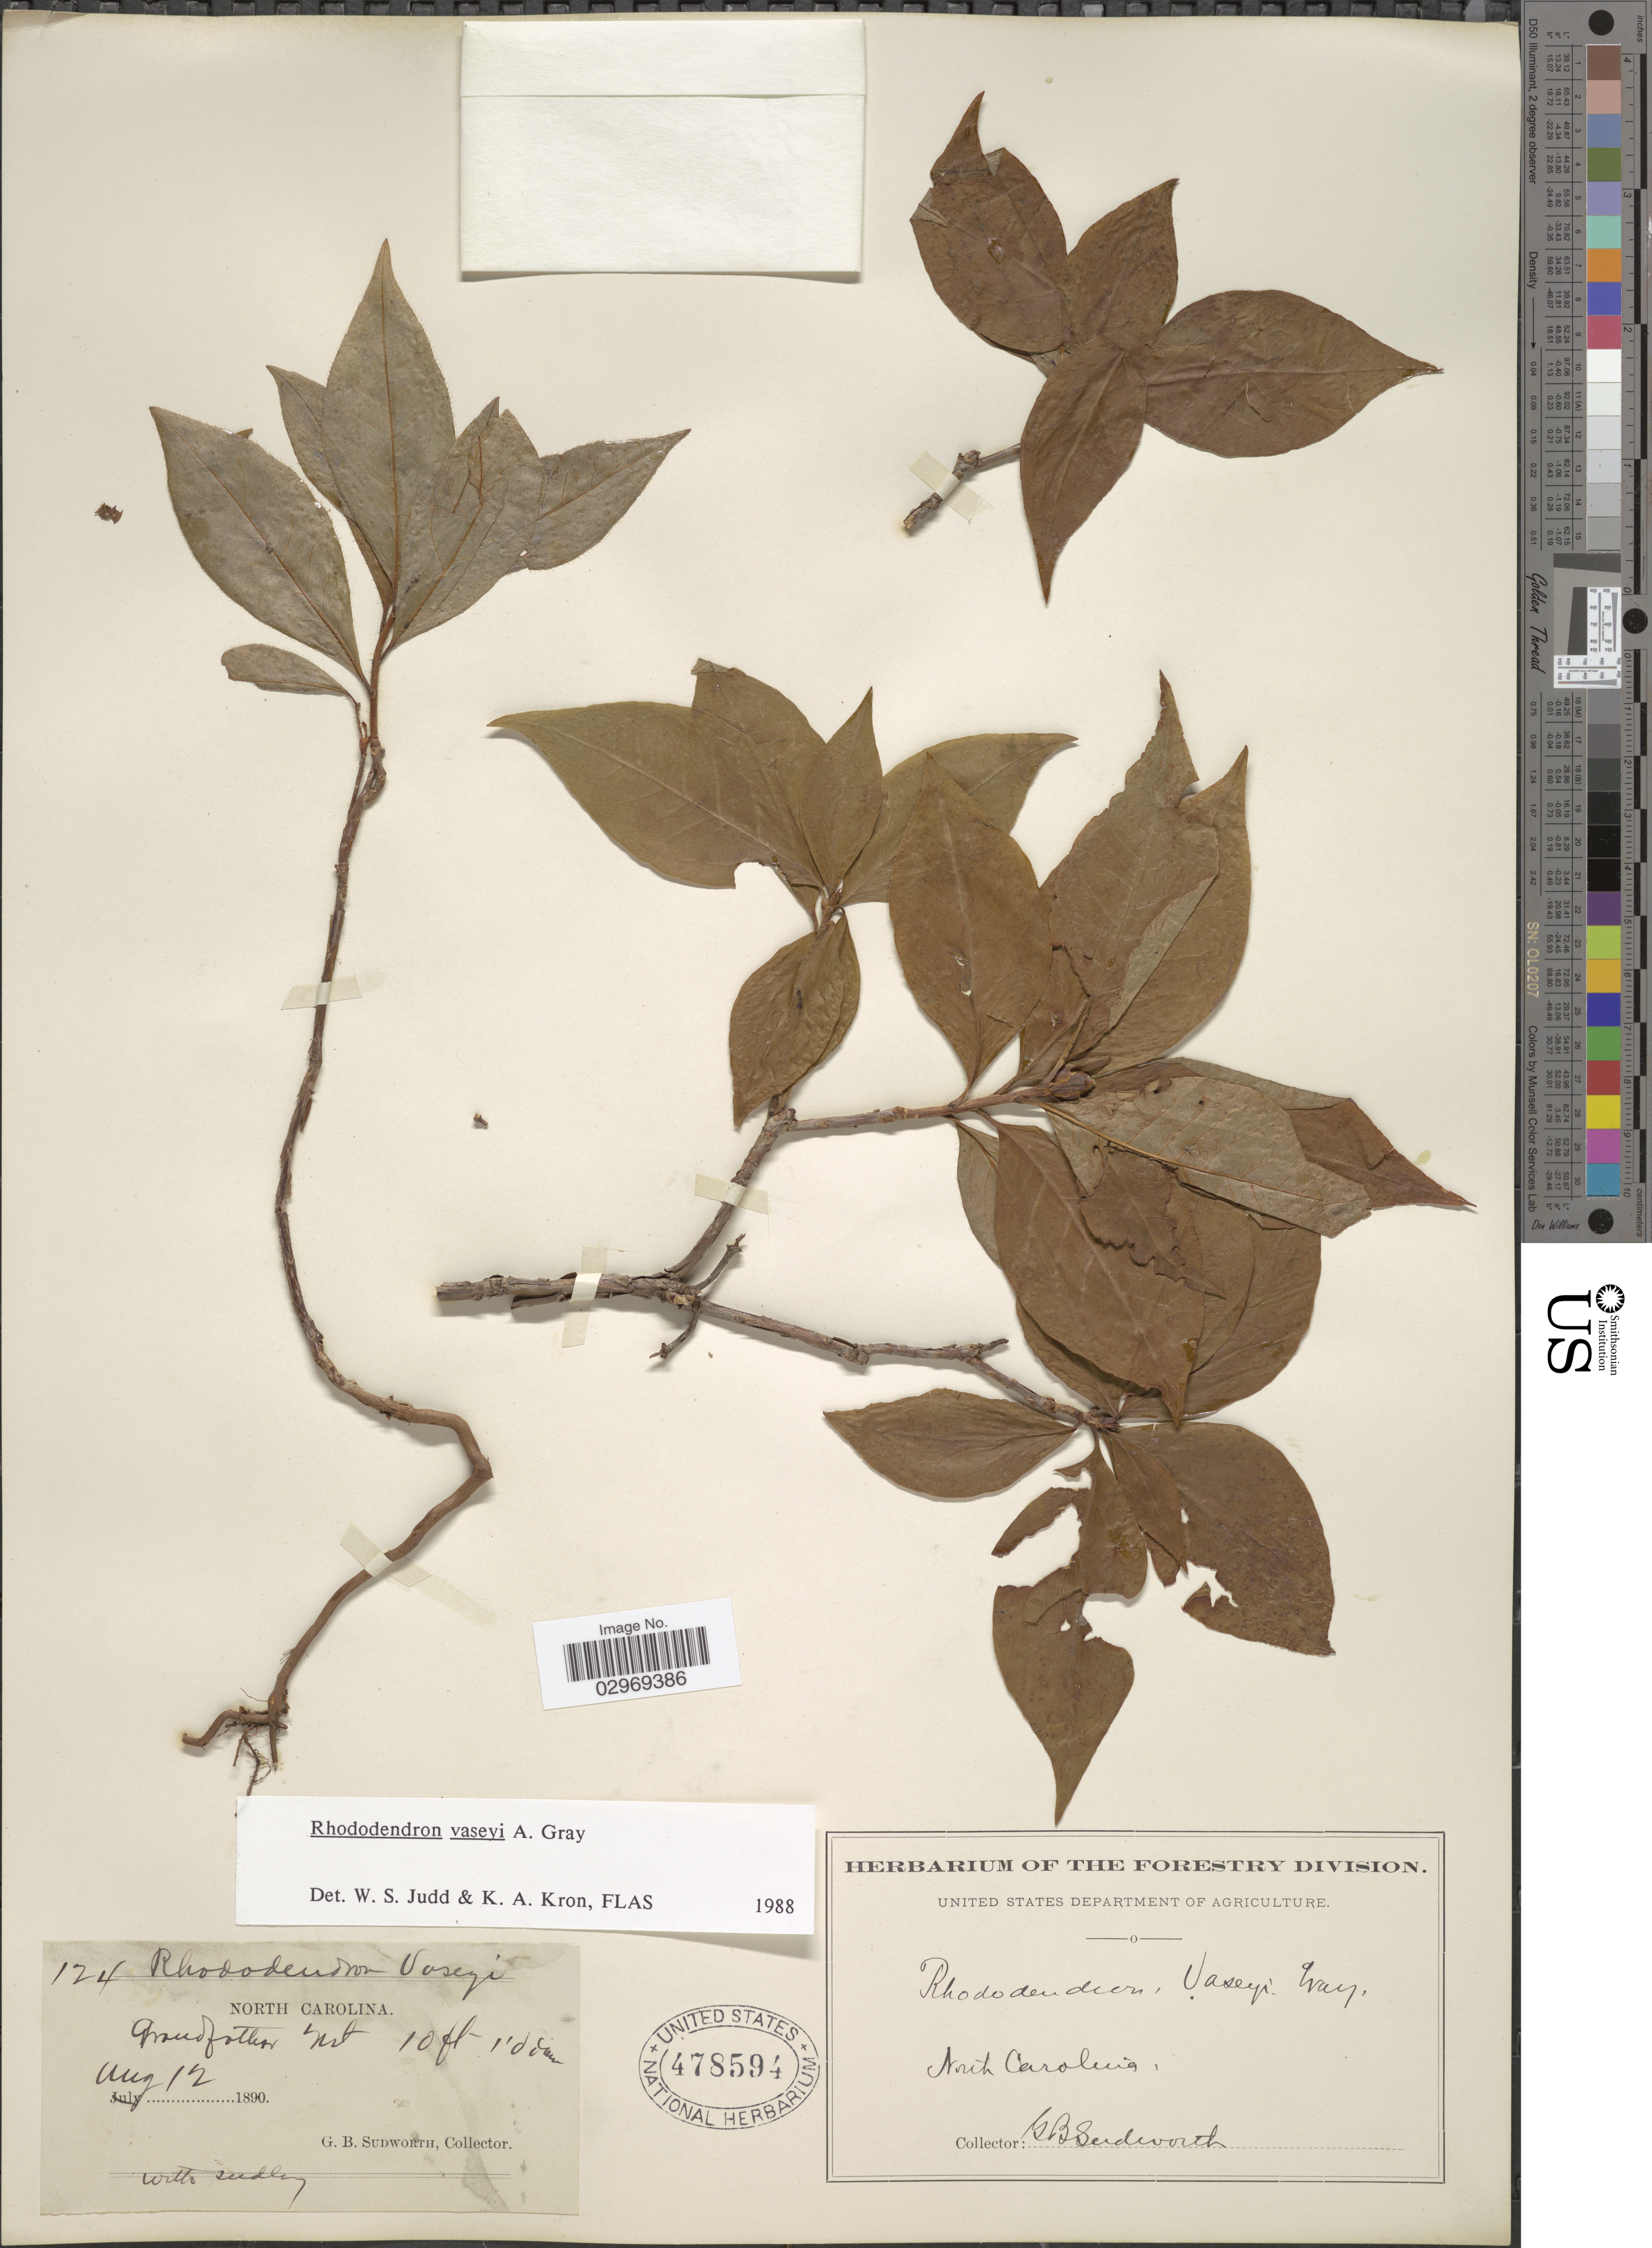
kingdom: Plantae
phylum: Tracheophyta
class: Magnoliopsida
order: Ericales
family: Ericaceae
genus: Rhododendron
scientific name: Rhododendron vaseyi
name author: A. Gray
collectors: G. B. Sudworth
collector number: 124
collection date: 1890-08-12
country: United States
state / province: North Carolina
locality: Grandfather Mt.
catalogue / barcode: US 478594